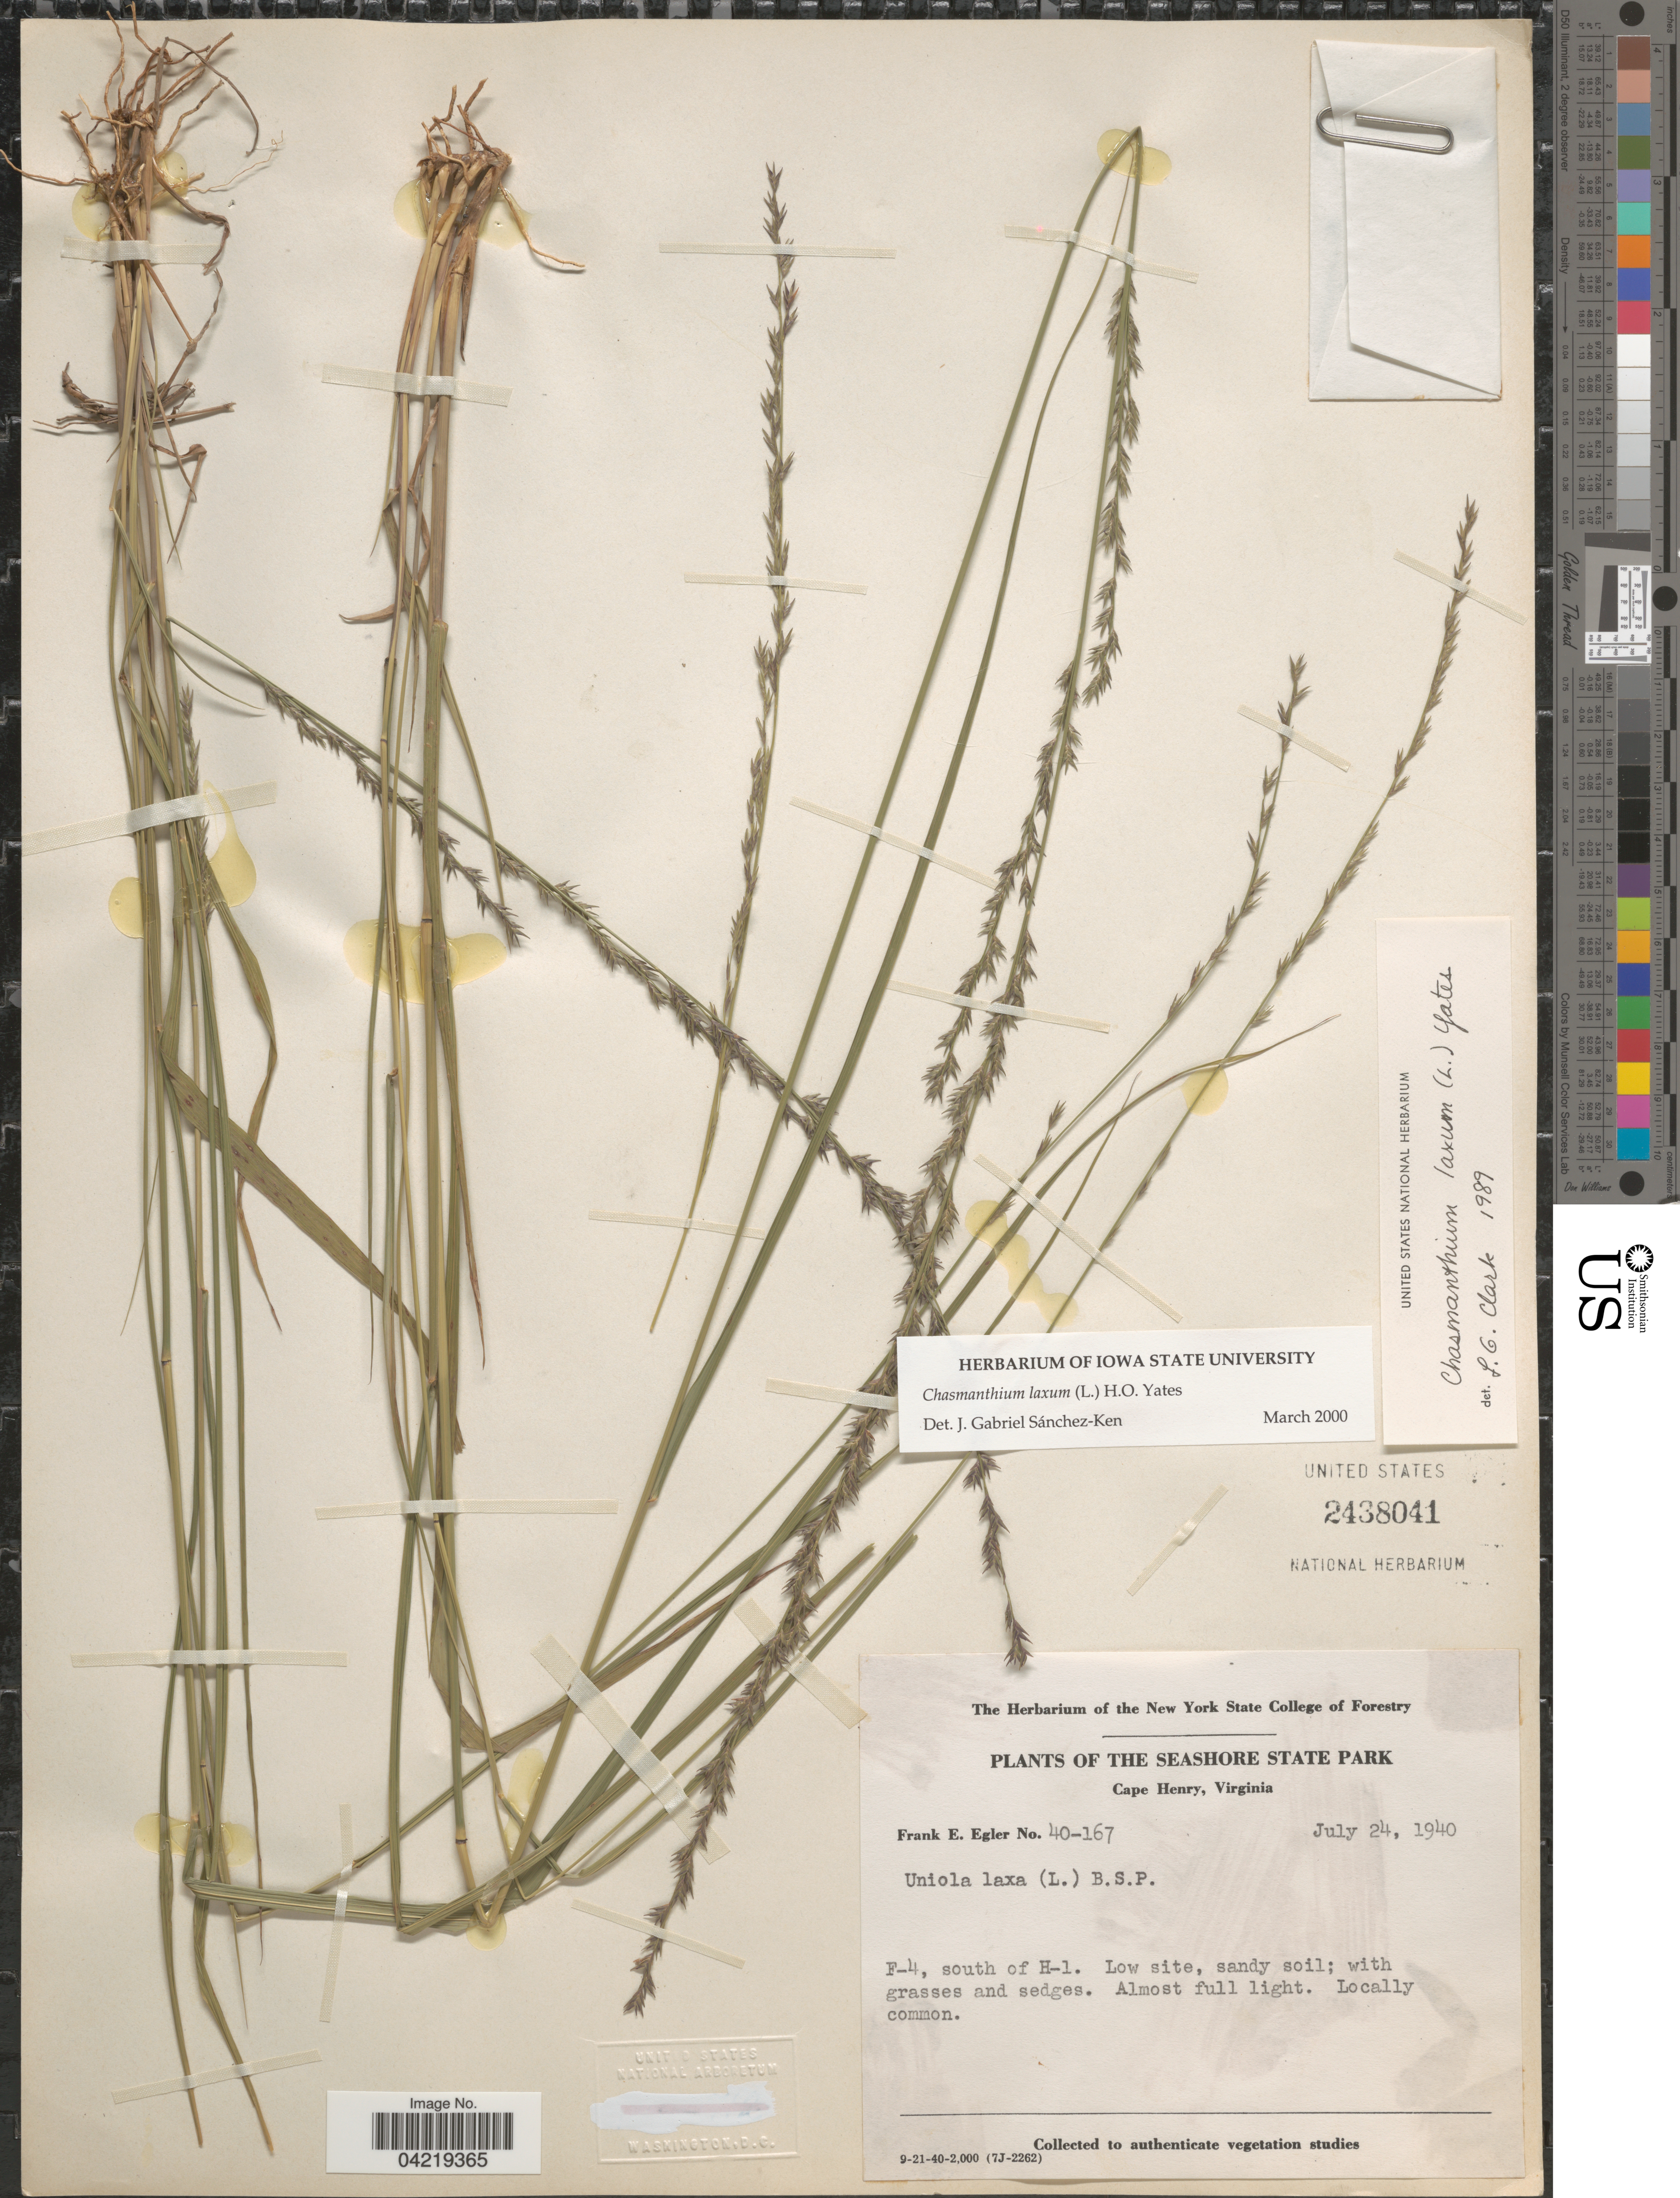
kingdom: Plantae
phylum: Tracheophyta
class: Liliopsida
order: Poales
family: Poaceae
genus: Chasmanthium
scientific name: Chasmanthium laxum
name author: (L.) H.O. Yates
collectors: F. Egler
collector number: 40-167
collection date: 1940-07-24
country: United States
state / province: Virginia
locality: The Seashore State Park. Cape Henry. F-4, south of H-1.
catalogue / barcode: US 2438041